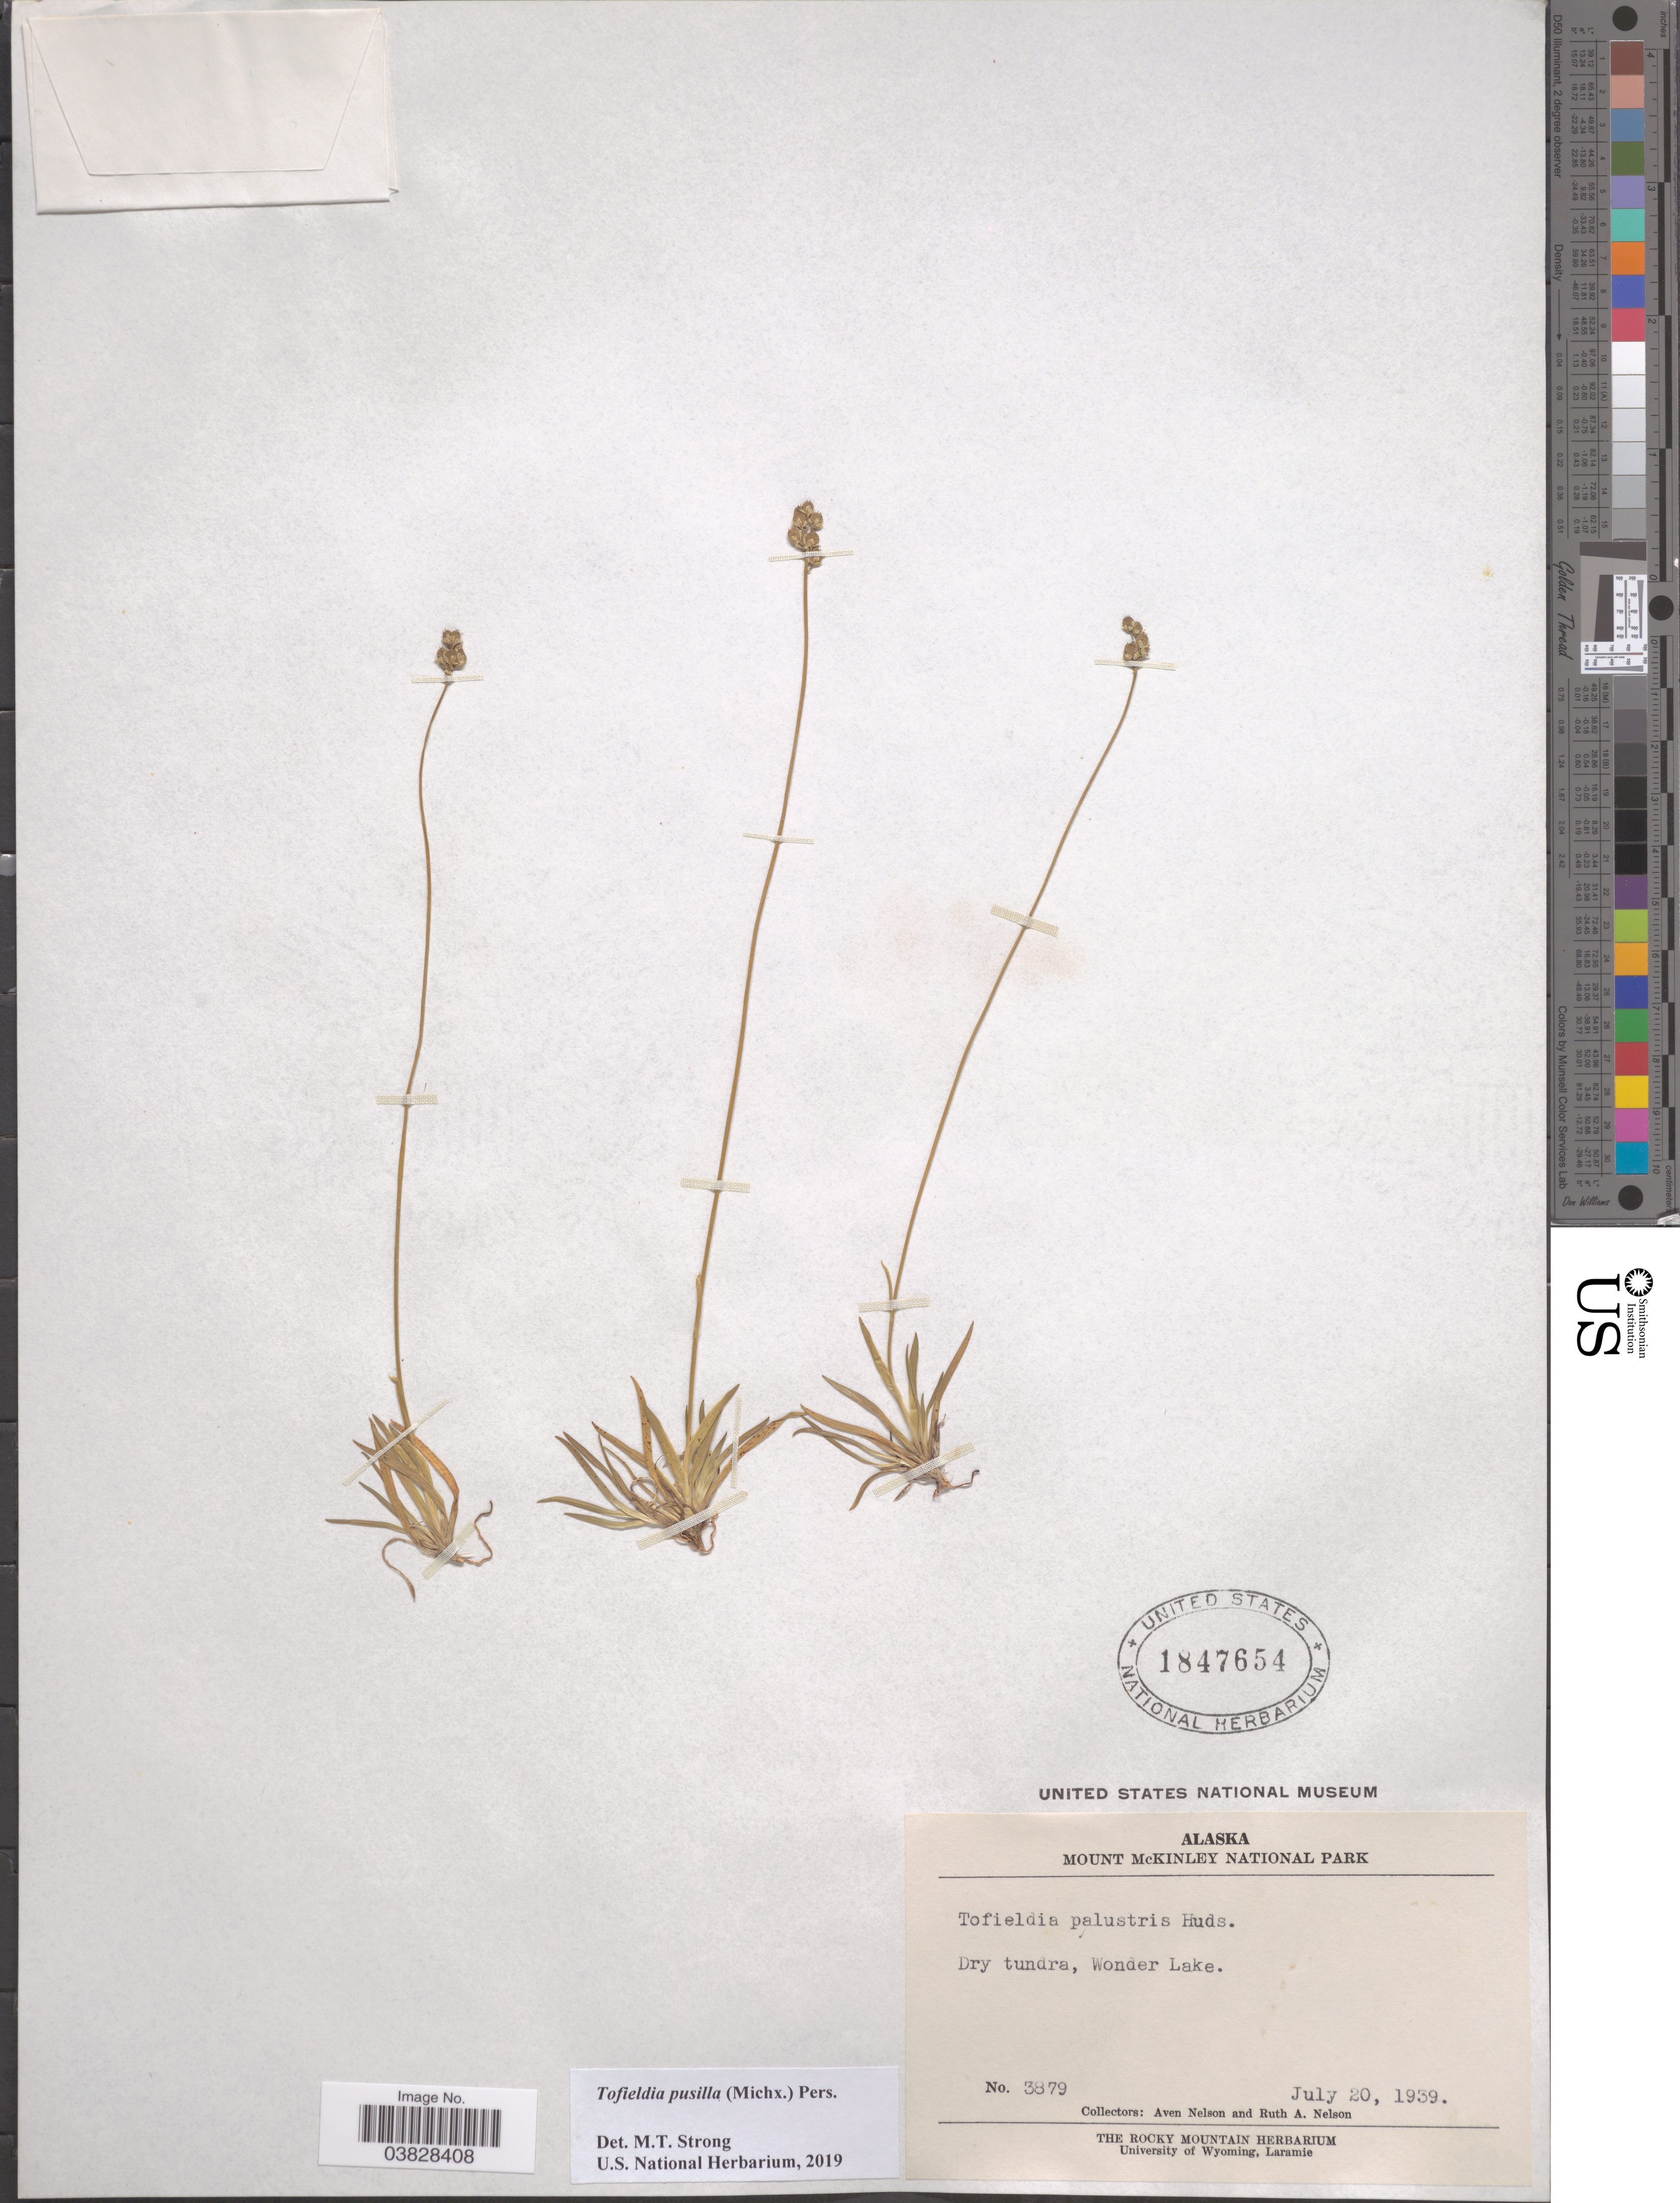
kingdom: Plantae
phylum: Tracheophyta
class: Liliopsida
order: Alismatales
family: Tofieldiaceae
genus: Tofieldia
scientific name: Tofieldia pusilla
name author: (Michx.) Pers.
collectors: A. Nelson & R. A. Nelson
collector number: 3879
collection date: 1939-07-20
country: United States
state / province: Alaska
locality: Mount McKinley National Park. Wonder Lake.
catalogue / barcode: US 1847654